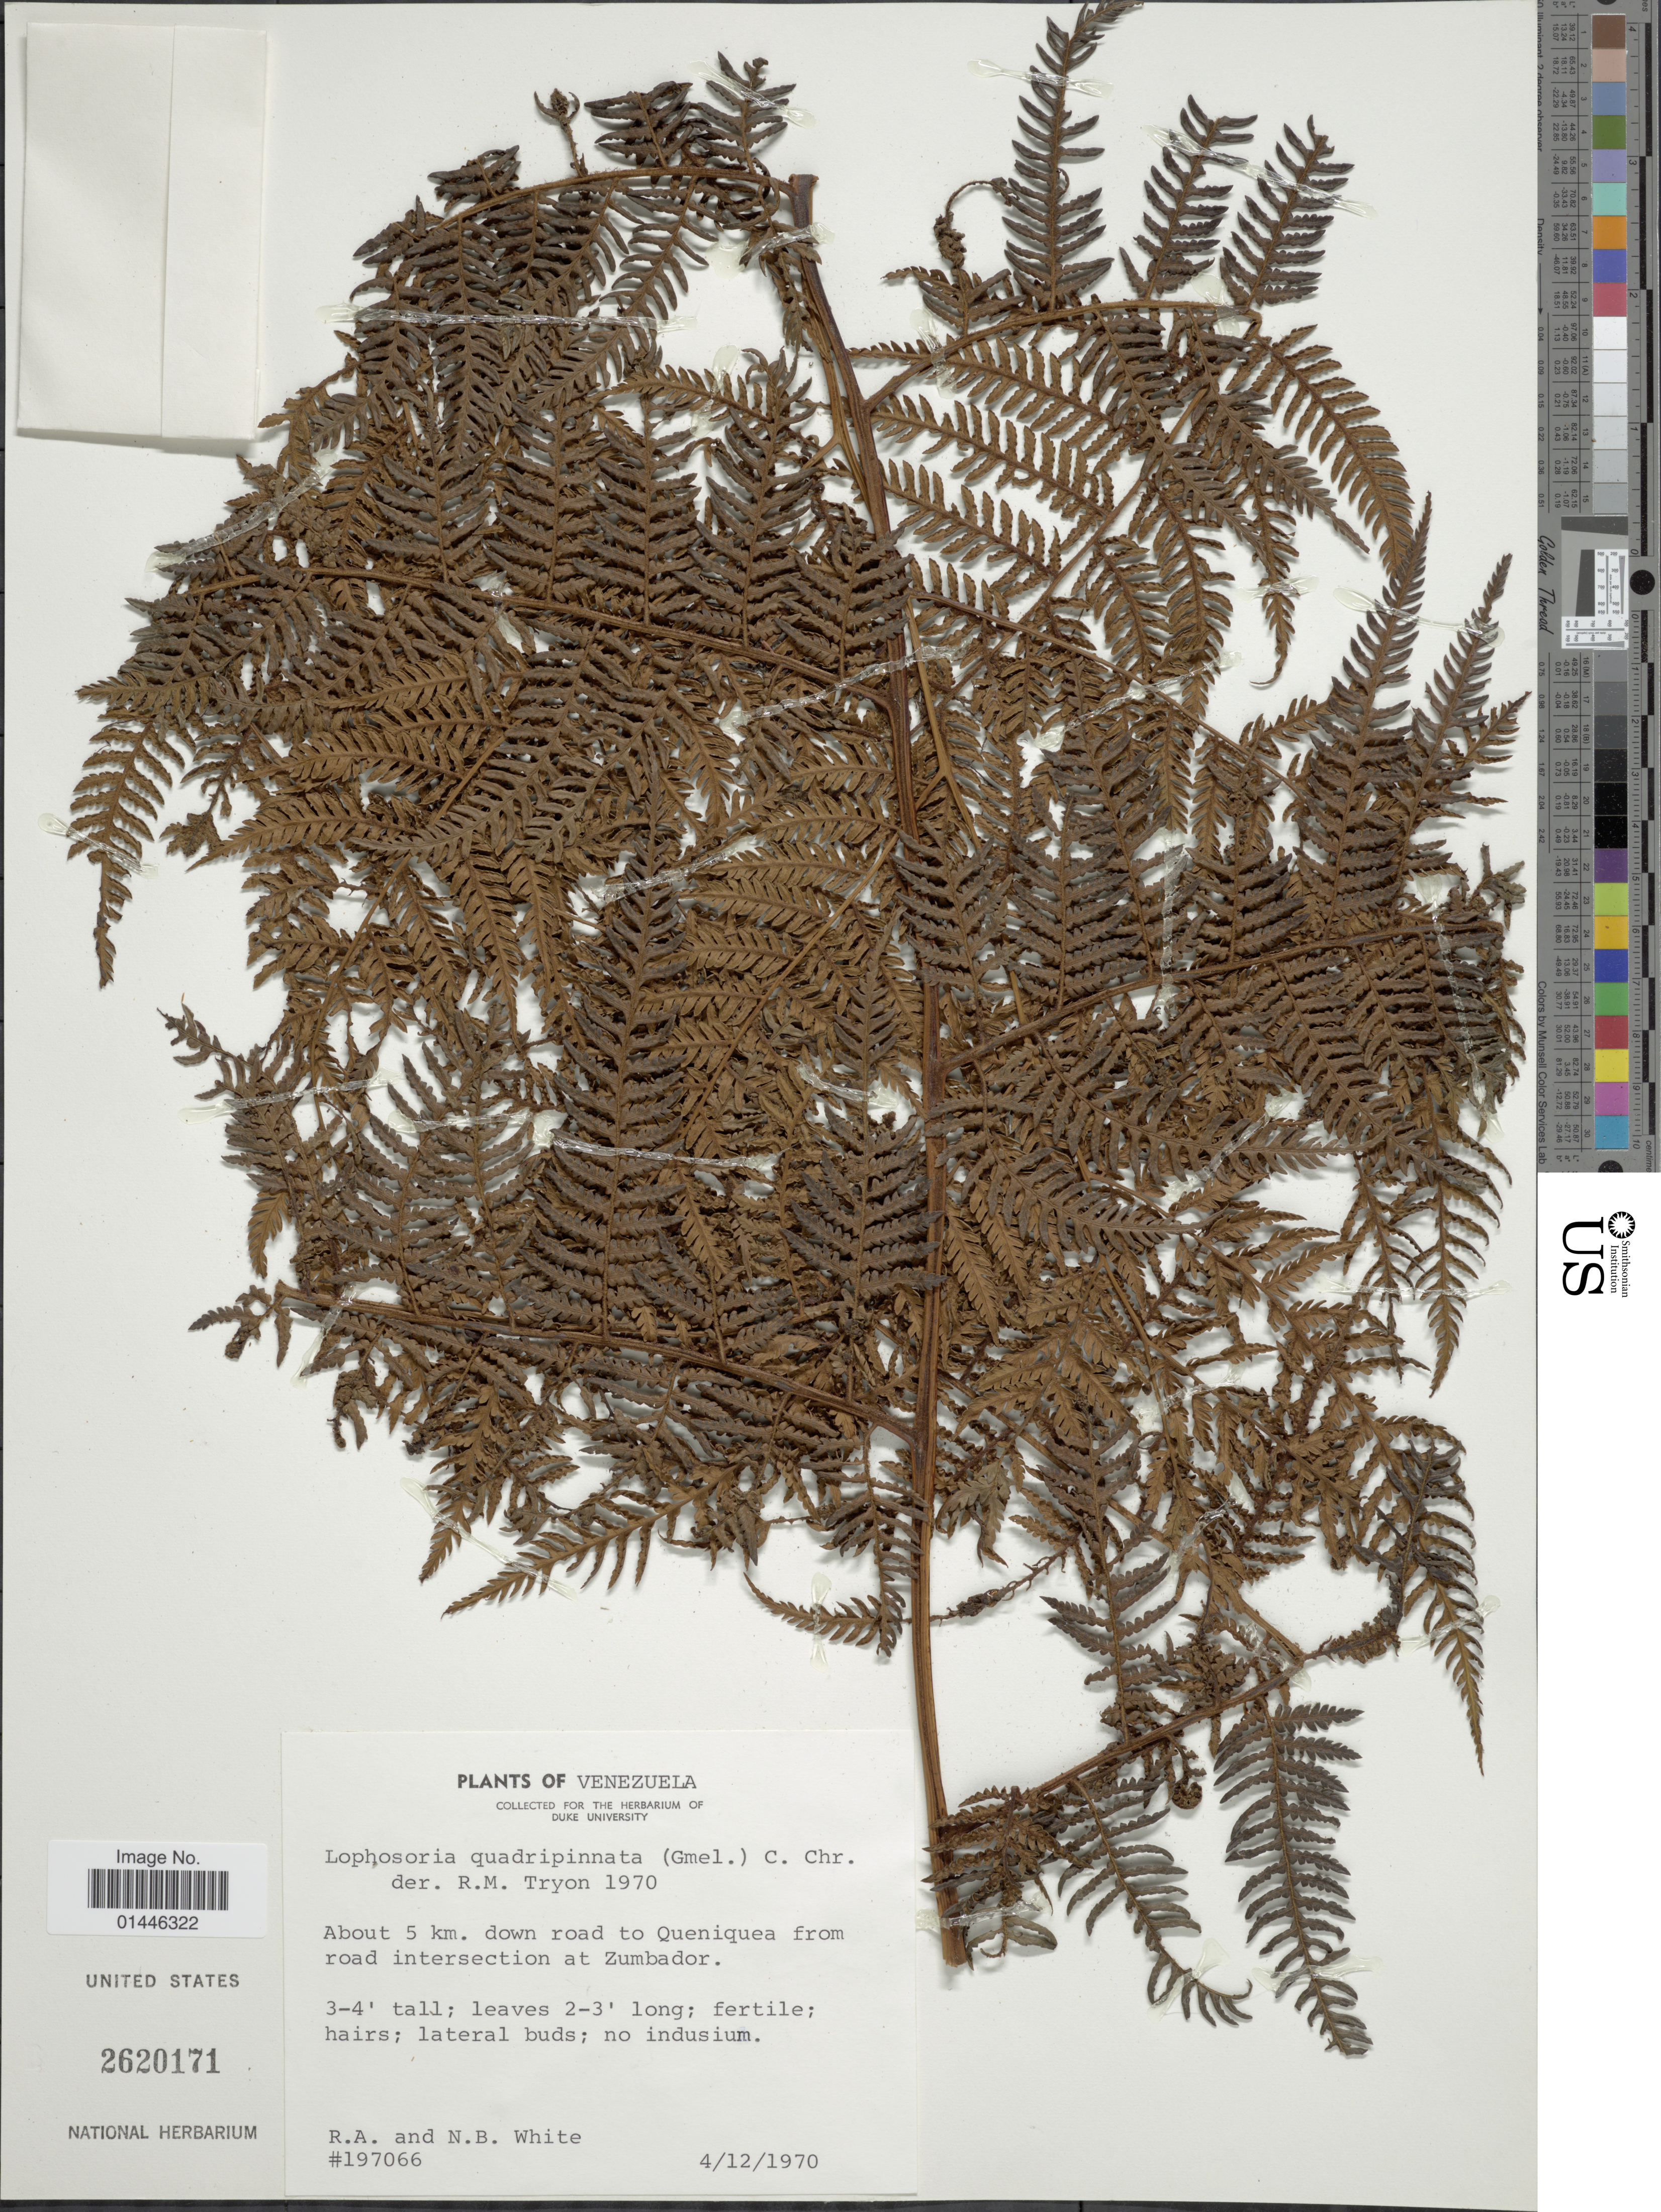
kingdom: Plantae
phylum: Tracheophyta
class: Polypodiopsida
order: Cyatheales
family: Dicksoniaceae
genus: Lophosoria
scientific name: Lophosoria quadripinnata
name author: (J.F. Gmel.) C. Chr.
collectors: R. A. White & N. White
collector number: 197066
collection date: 1970-12-04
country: Venezuela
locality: About 5 km. down road to Quebiquea from road intersection at Zumbador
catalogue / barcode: US 2620171